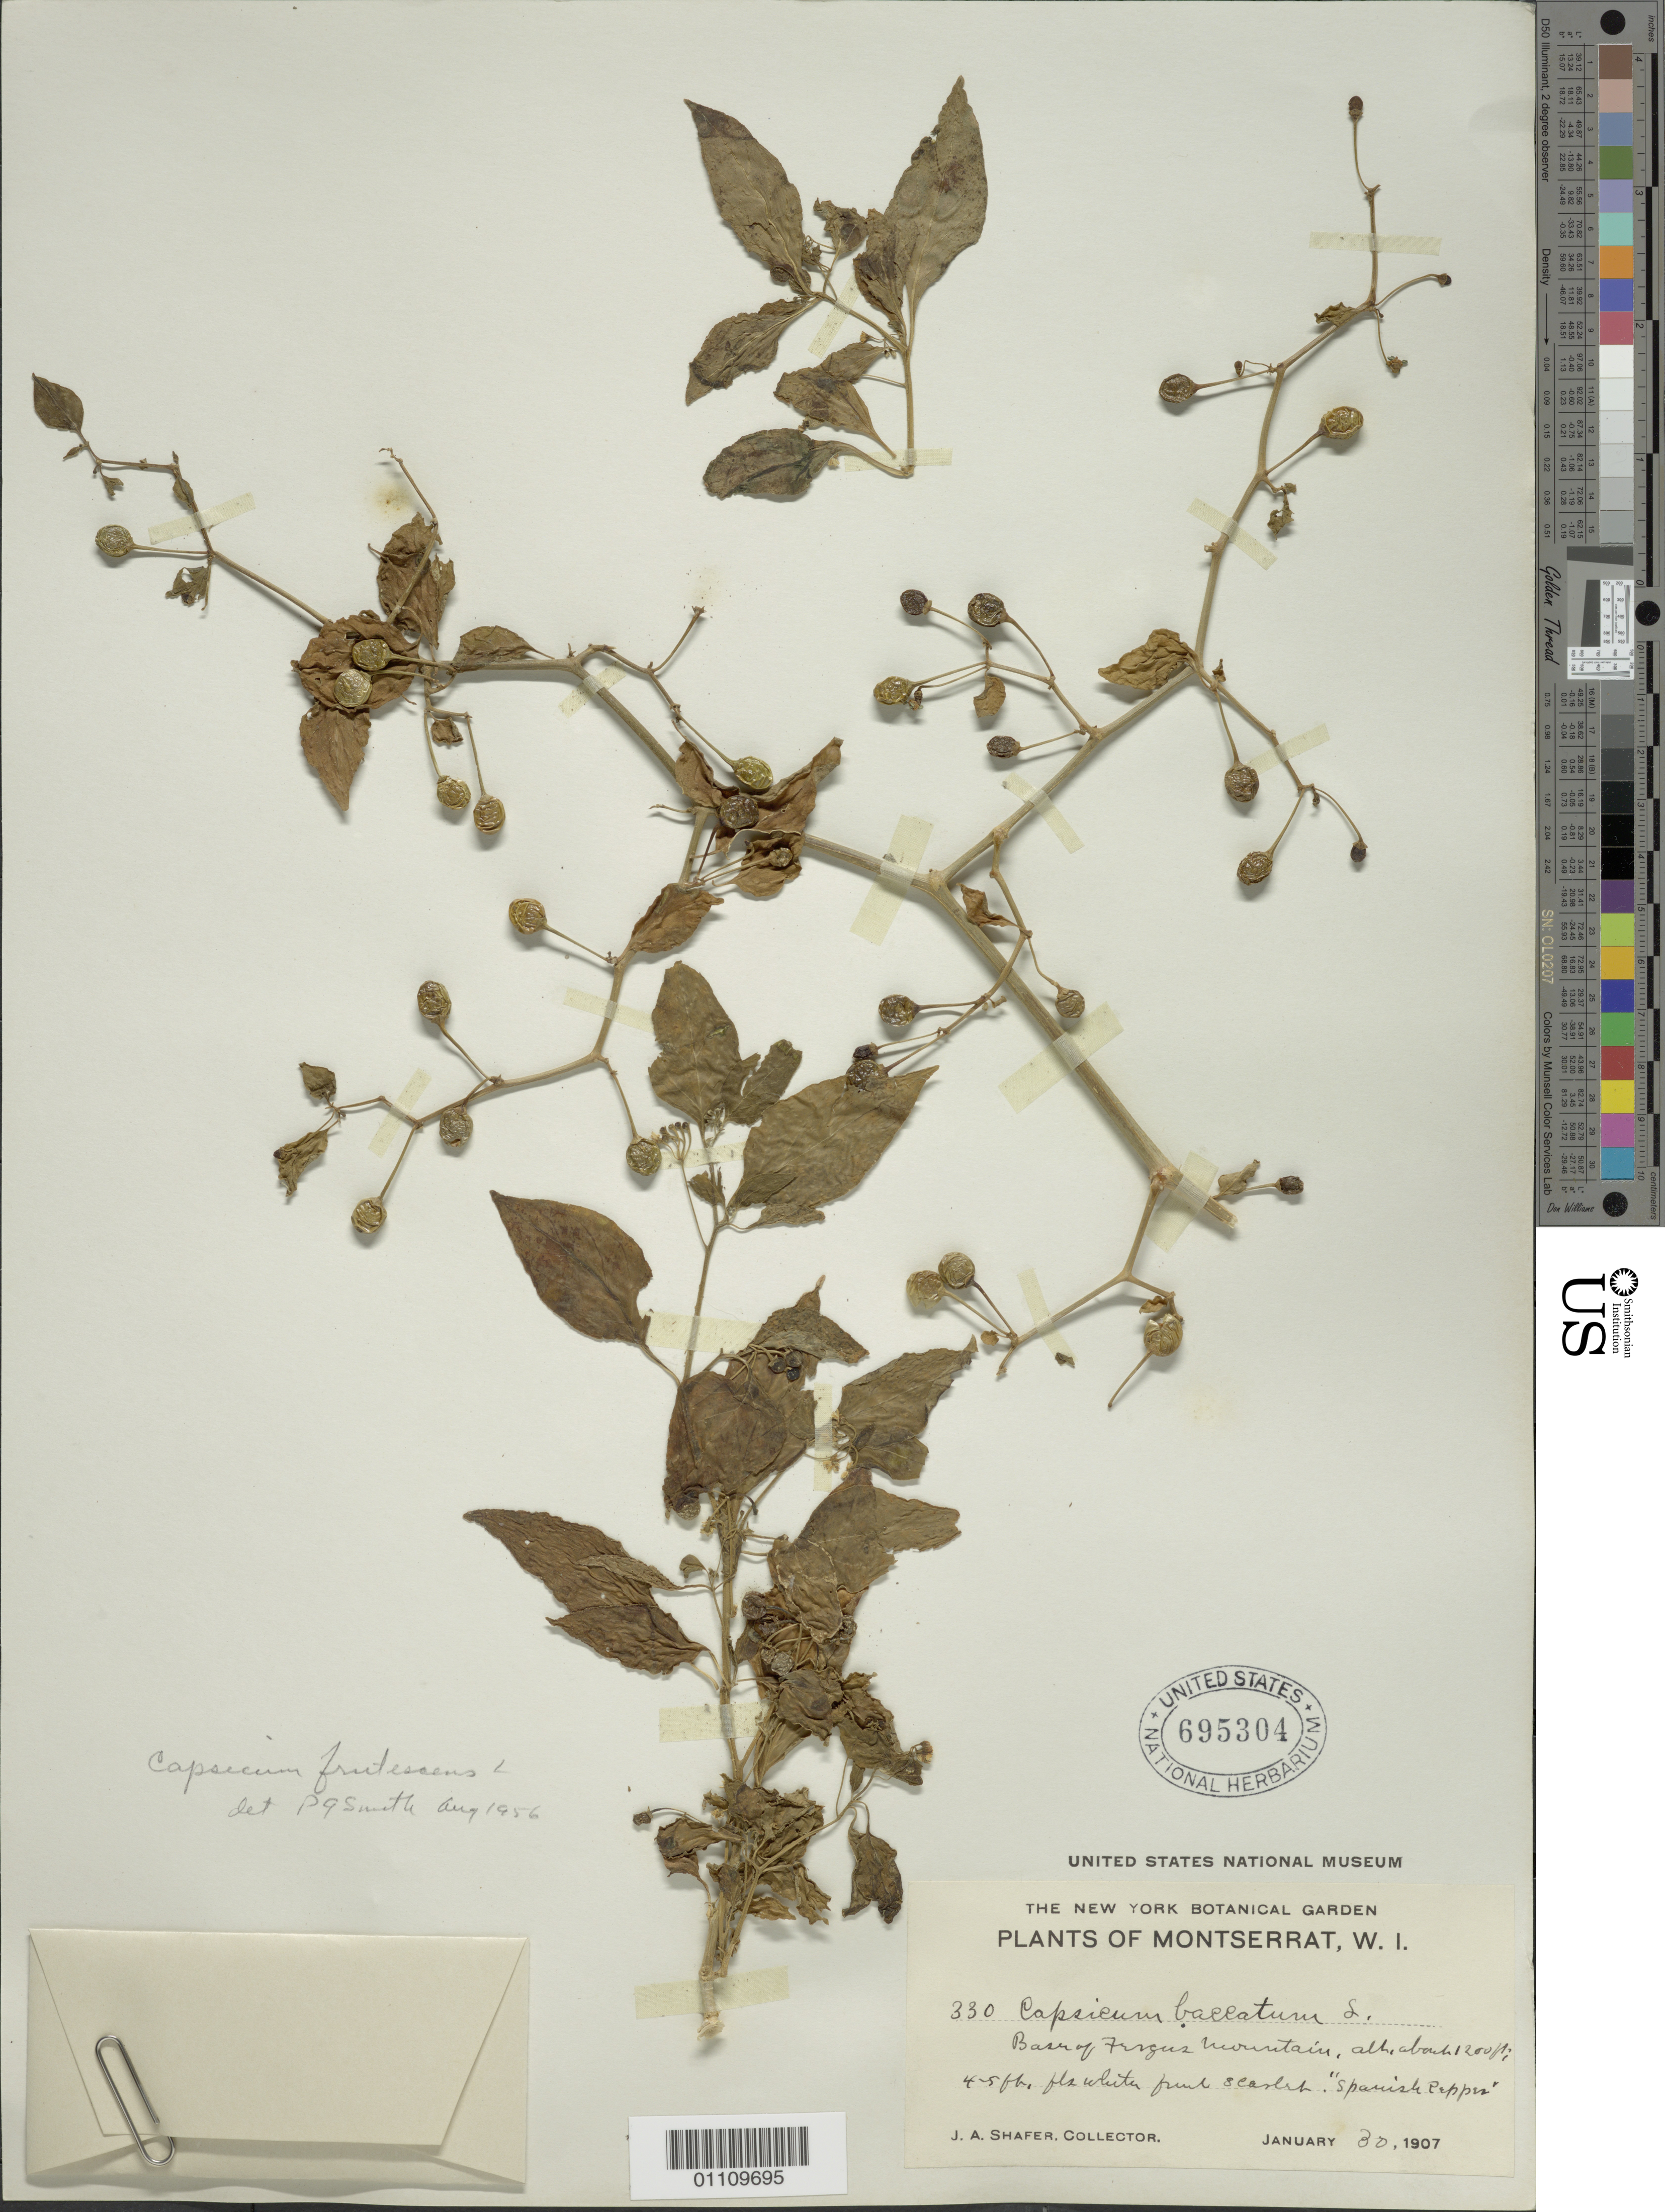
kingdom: Plantae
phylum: Tracheophyta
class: Magnoliopsida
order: Solanales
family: Solanaceae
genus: Capsicum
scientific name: Capsicum frutescens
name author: L.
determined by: Smith, P.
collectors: J. A. Shafer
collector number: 330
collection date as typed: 30 Jan 1907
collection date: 1907-01-30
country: Montserrat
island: Montserrat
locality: Fergus Mountains, at base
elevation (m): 366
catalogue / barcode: US 695304